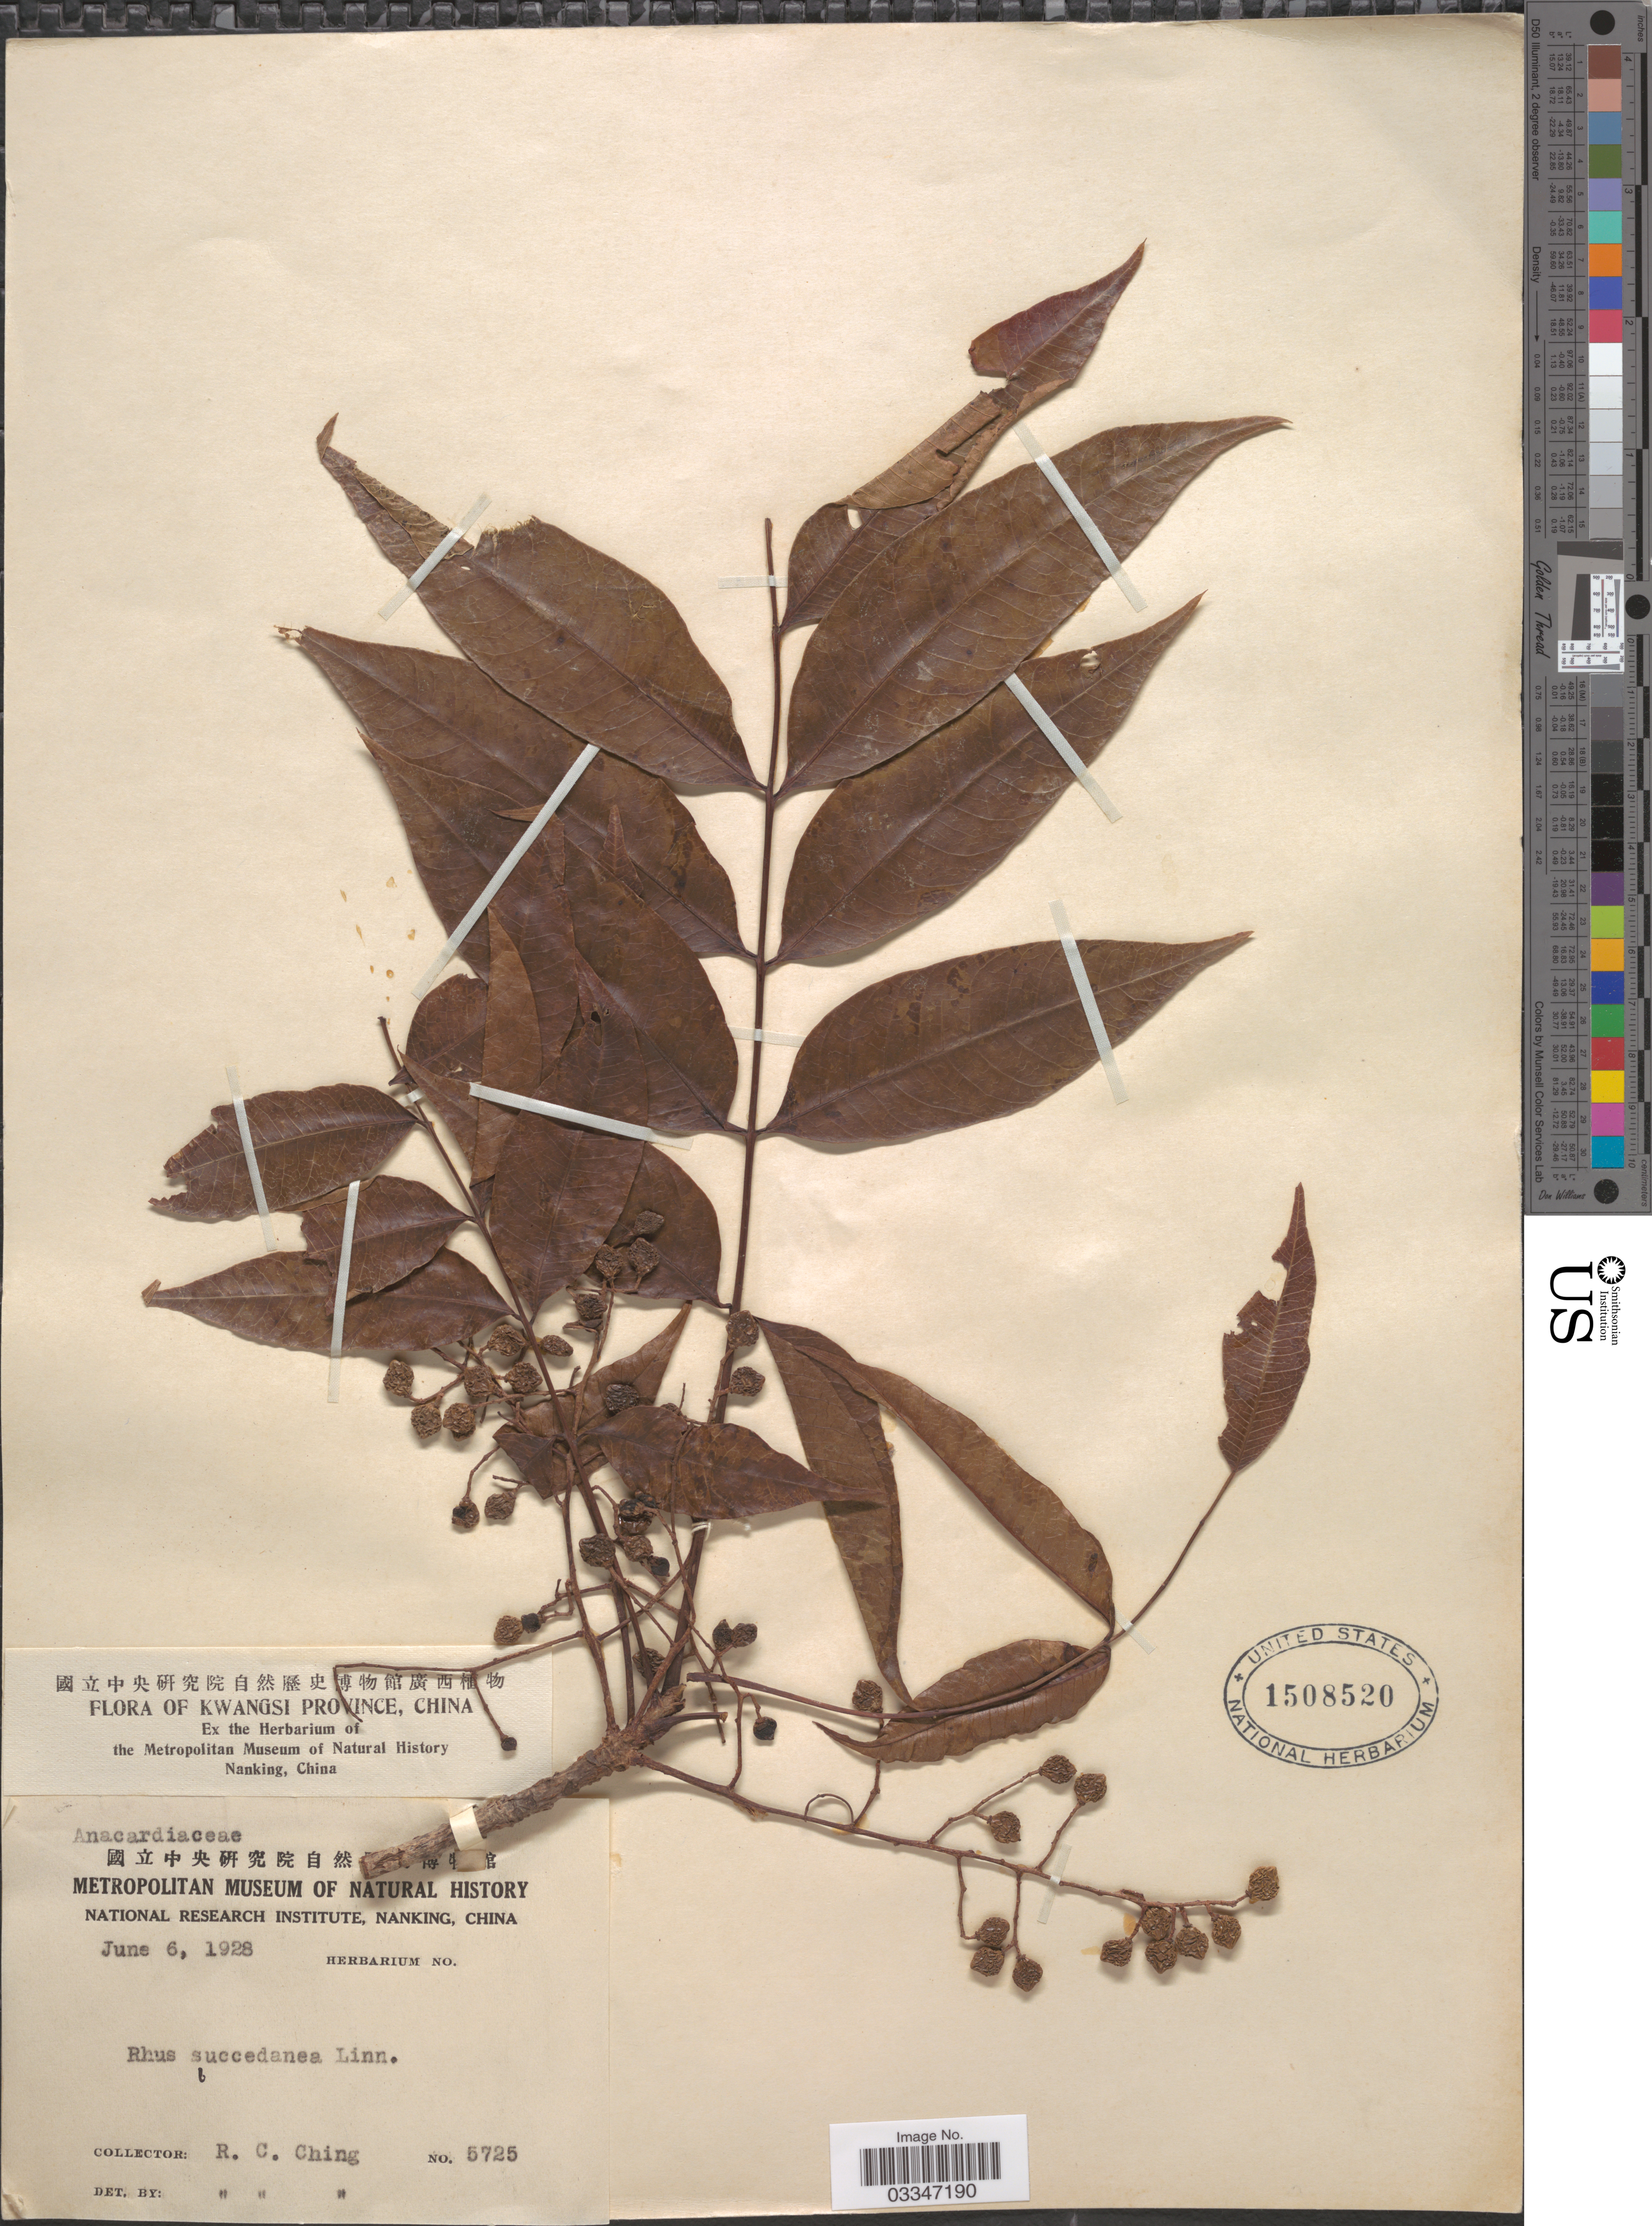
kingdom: Plantae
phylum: Tracheophyta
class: Magnoliopsida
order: Sapindales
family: Anacardiaceae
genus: Rhus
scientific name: Rhus succedanea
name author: L.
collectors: R. C. Ching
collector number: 5725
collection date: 1928-06-06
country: China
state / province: Guangxi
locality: Kwangsi Province.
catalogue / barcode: US 1508520